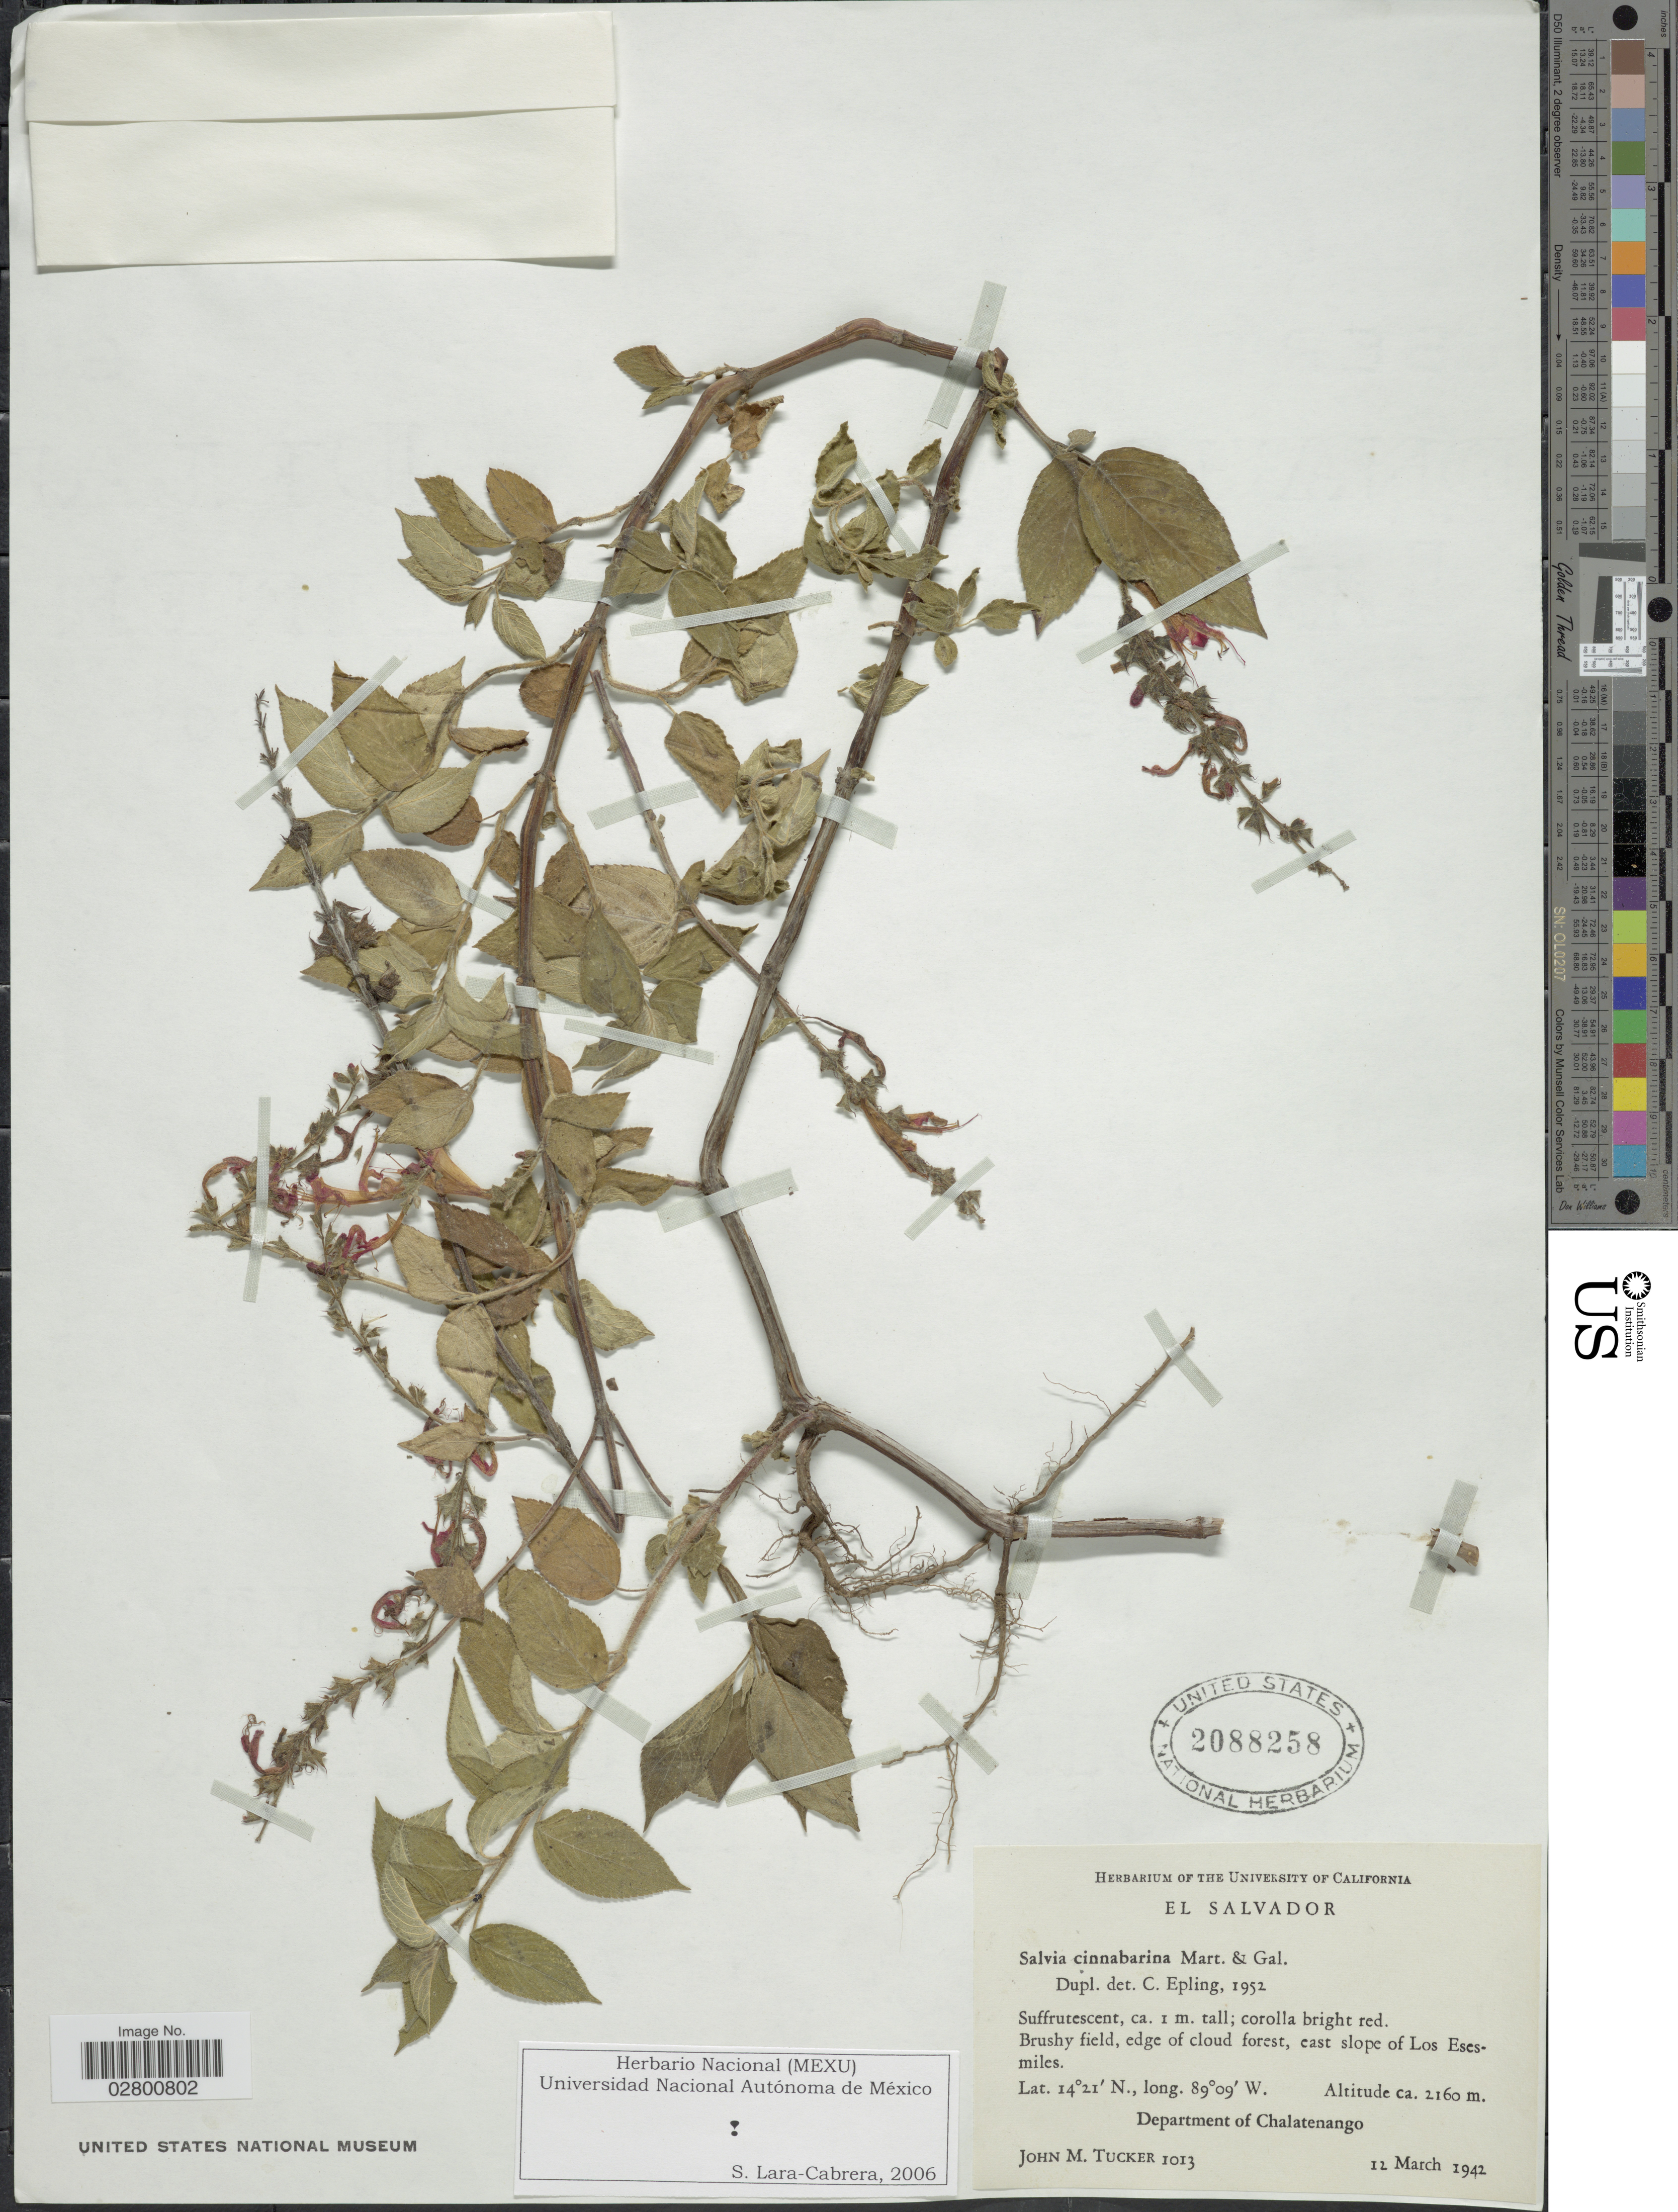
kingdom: Plantae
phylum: Tracheophyta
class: Magnoliopsida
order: Lamiales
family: Lamiaceae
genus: Salvia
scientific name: Salvia cinnabarina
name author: M. Martens & Galeotti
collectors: J. M. Tucker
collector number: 1013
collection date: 1942-03-12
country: El Salvador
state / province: Chalatenango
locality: East slope of Los Esesmiles, Department of Chalatenango.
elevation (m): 2160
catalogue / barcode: US 2088258